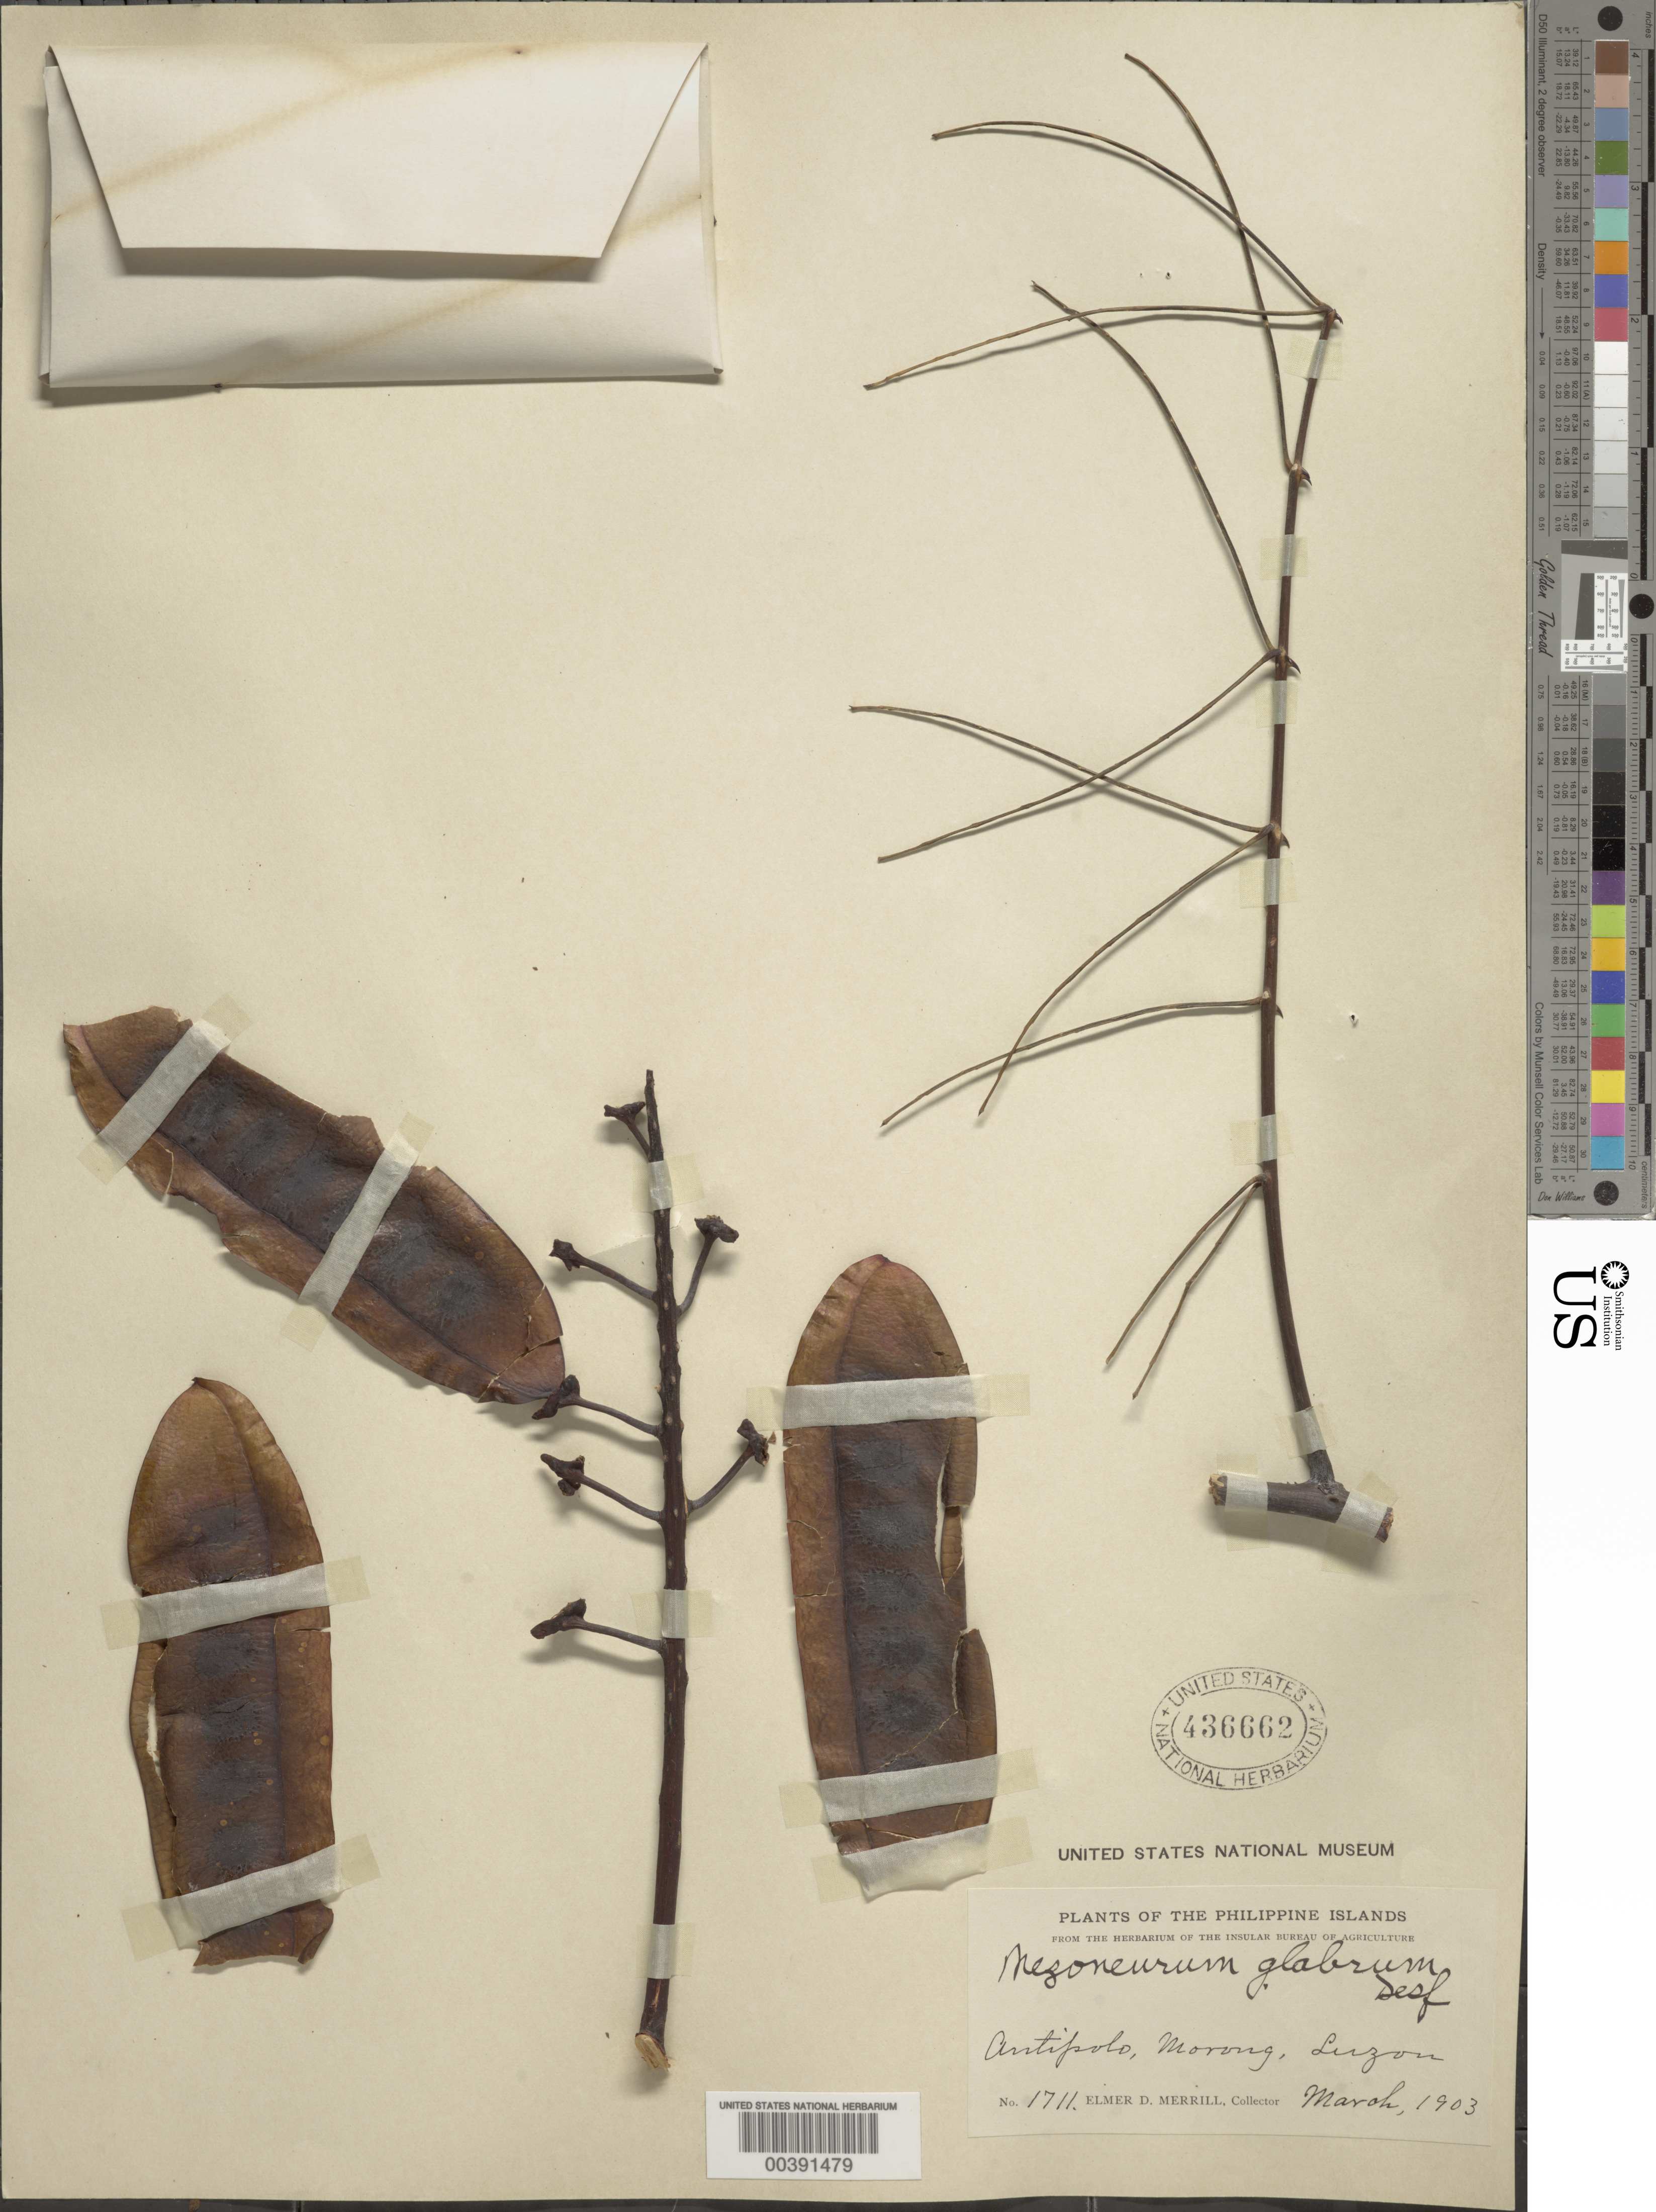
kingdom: Plantae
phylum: Tracheophyta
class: Magnoliopsida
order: Fabales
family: Fabaceae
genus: Mezoneuron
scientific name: Mezoneuron latisiliquum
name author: (Cav.) Merr.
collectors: E. D. Merrill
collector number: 1711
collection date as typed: Mar 1903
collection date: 1903-03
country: Philippines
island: Luzon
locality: Antipolo, morong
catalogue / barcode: US 436662